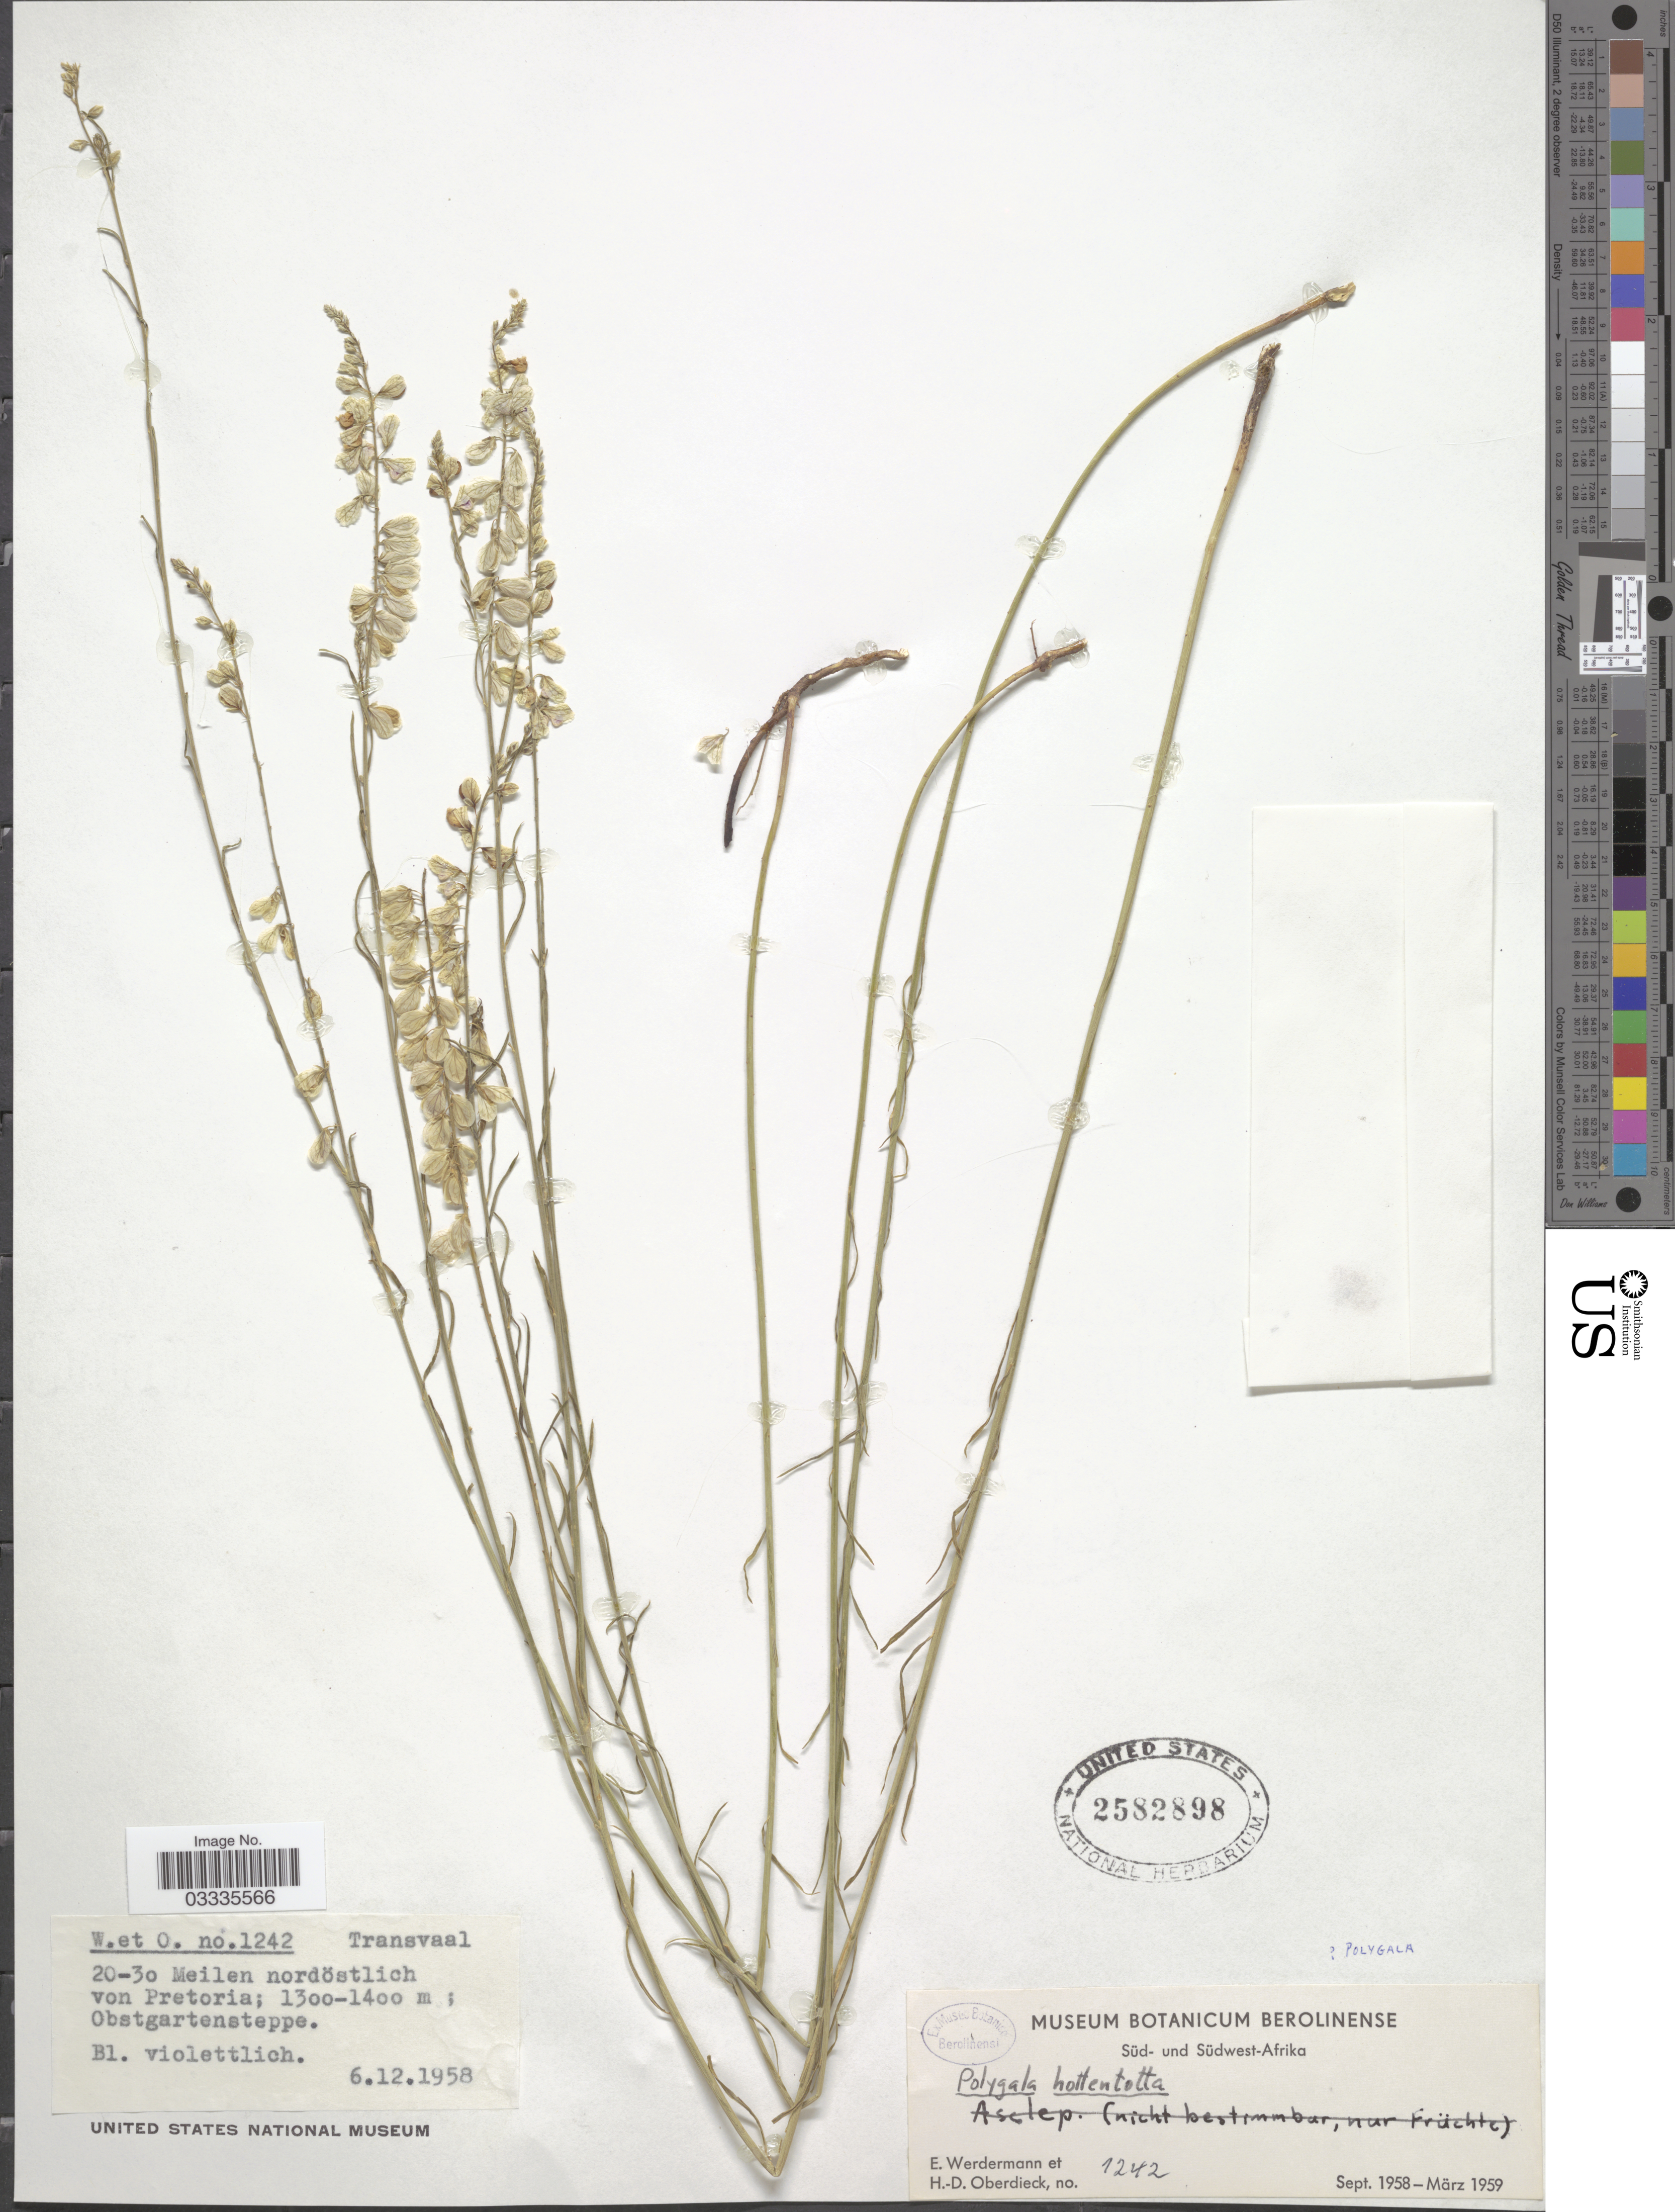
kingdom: Plantae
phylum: Tracheophyta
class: Magnoliopsida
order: Fabales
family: Polygalaceae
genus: Polygala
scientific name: Polygala hottentotta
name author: C. Presl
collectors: E. Werdermann & H. Oberdieck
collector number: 1242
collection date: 1958-12-06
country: South Africa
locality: Transvaal. 20-30 Meilen nordöstlich von Pretoria. Obstgartensteppe [unsure placement].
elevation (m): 1300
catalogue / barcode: US 2582898